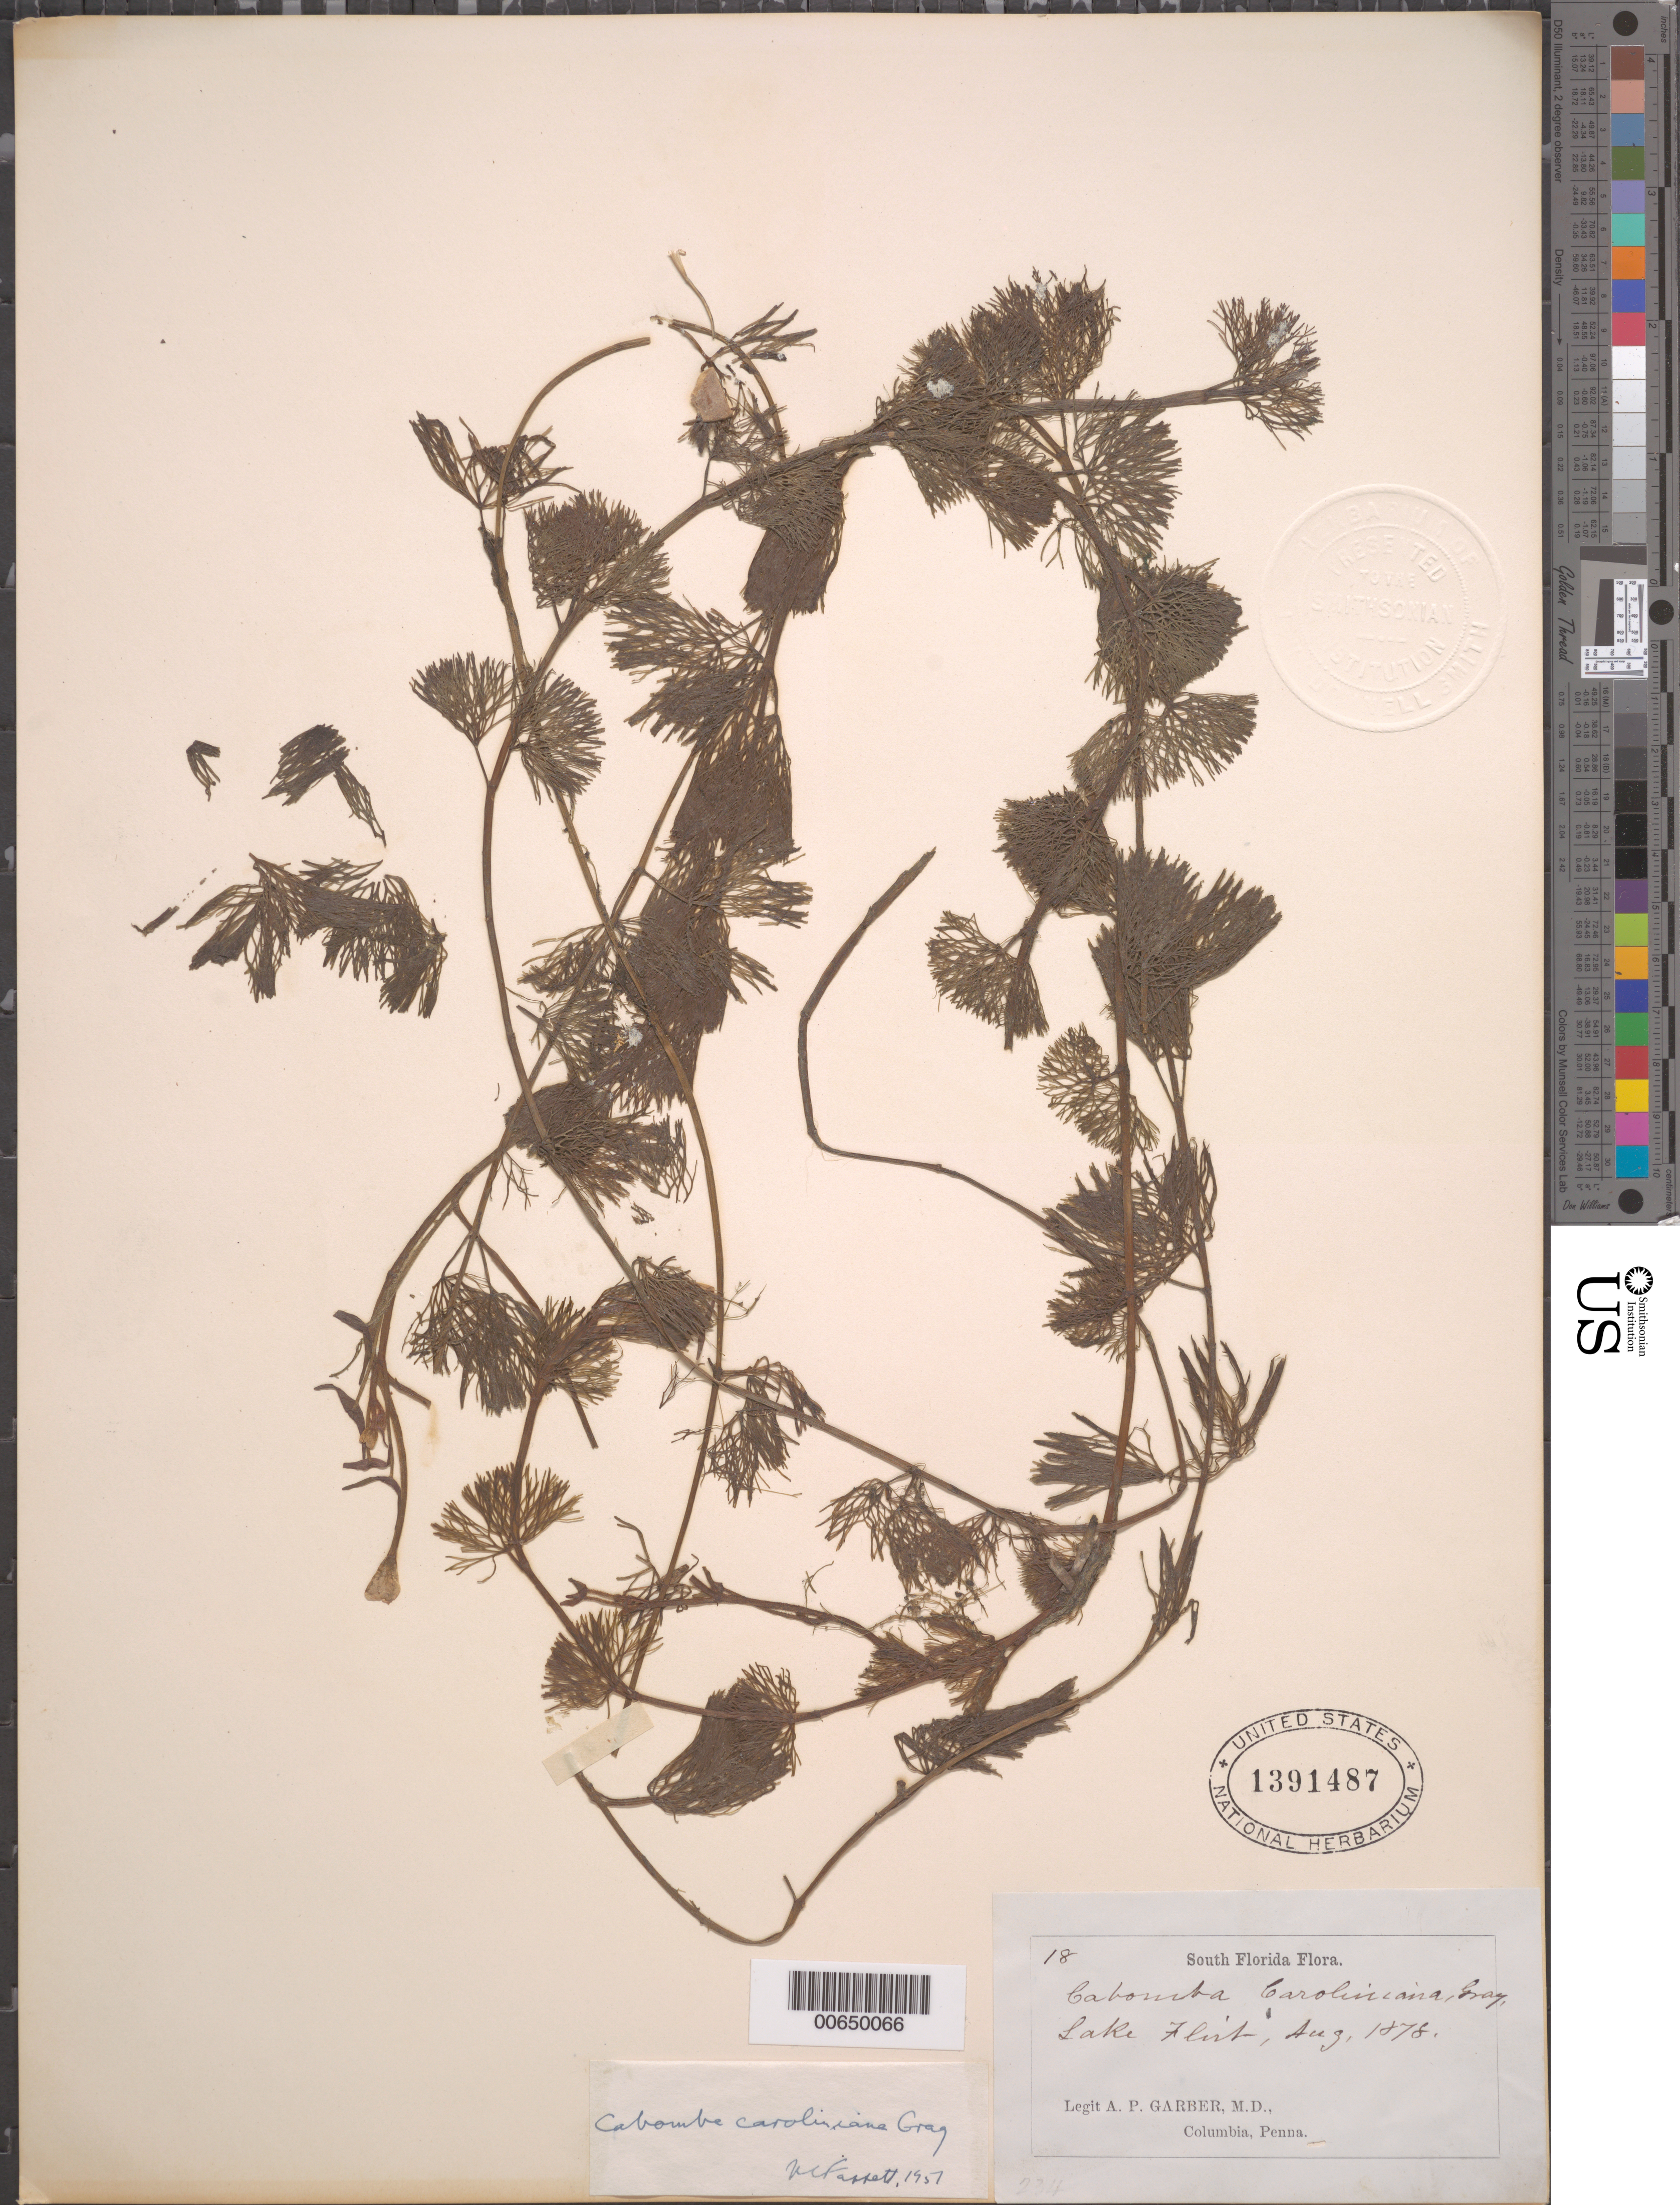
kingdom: Plantae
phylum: Tracheophyta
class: Magnoliopsida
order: Nymphaeales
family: Cabombaceae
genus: Cabomba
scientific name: Cabomba caroliniana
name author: A. Gray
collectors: A. P. Garber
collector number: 18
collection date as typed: Aug 1978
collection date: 1978-08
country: United States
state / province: Florida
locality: Lake Flirt.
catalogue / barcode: US 1391487